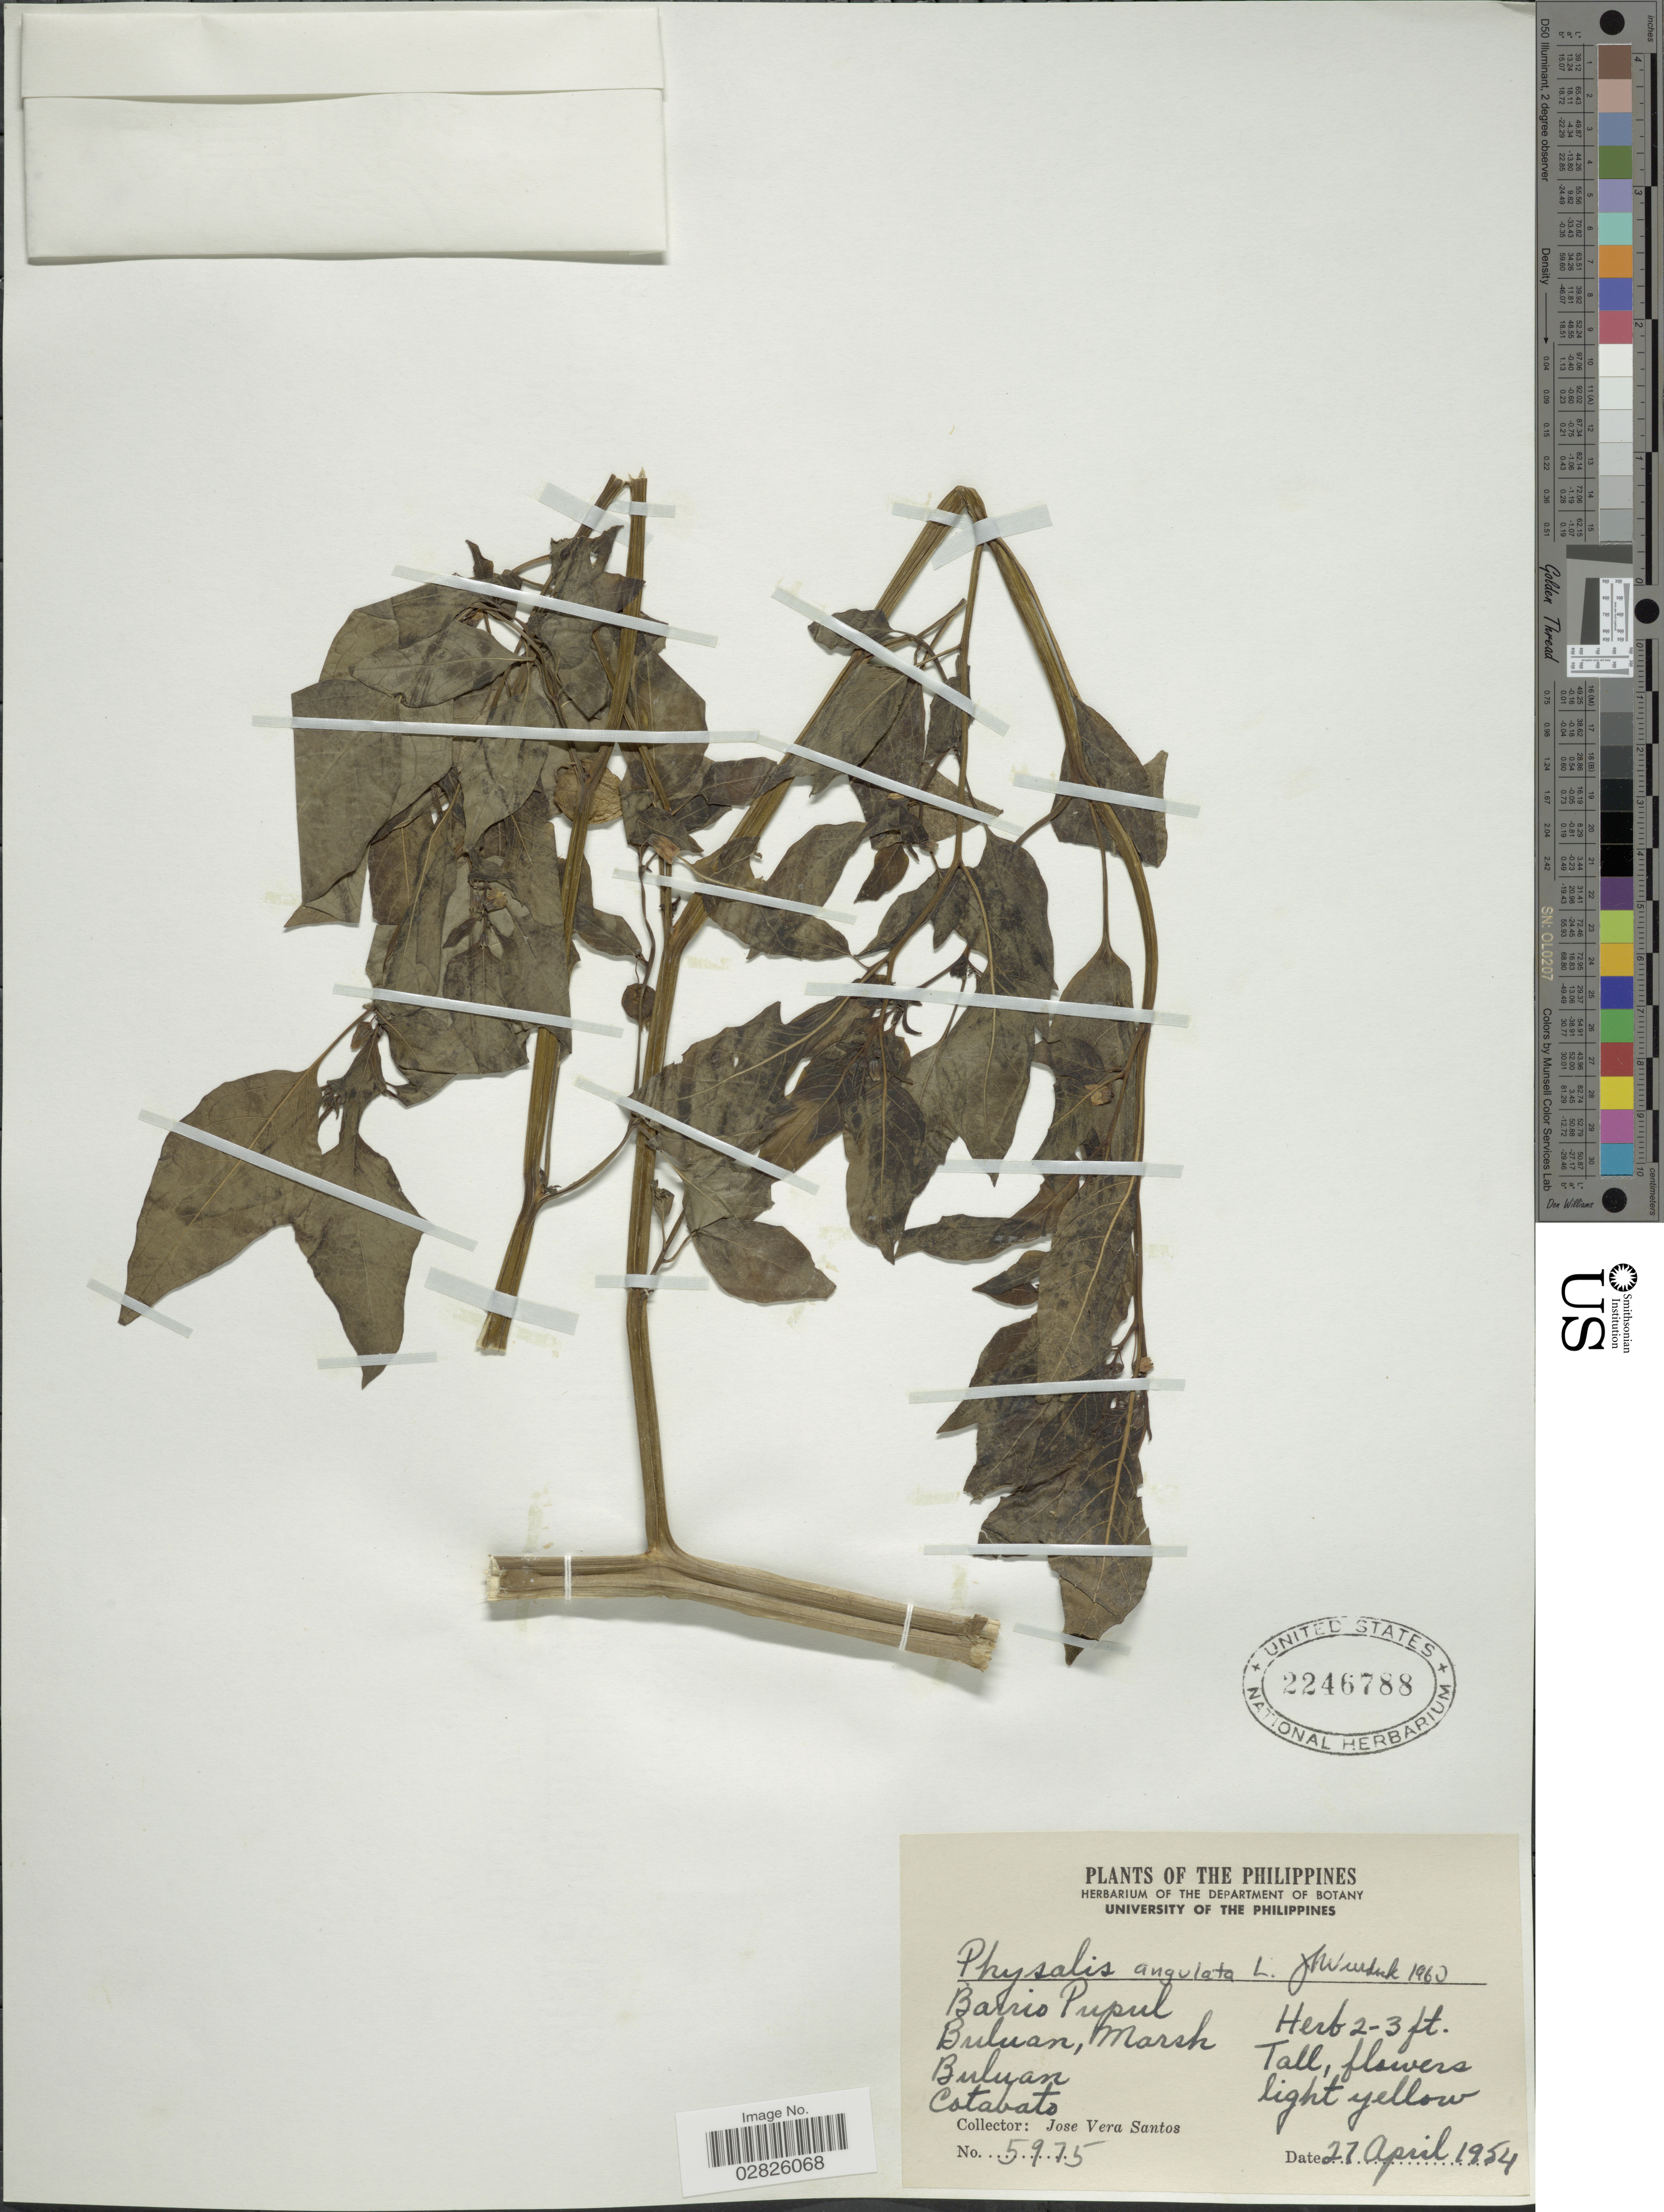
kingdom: Plantae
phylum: Tracheophyta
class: Magnoliopsida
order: Solanales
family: Solanaceae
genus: Physalis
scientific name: Physalis angulata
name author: L.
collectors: J. V. Santos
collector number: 5975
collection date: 1954-04-27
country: Philippines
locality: Barrio Pupul, Buluan, Marsh. Buluan, Cotabato.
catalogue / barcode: US 2246788